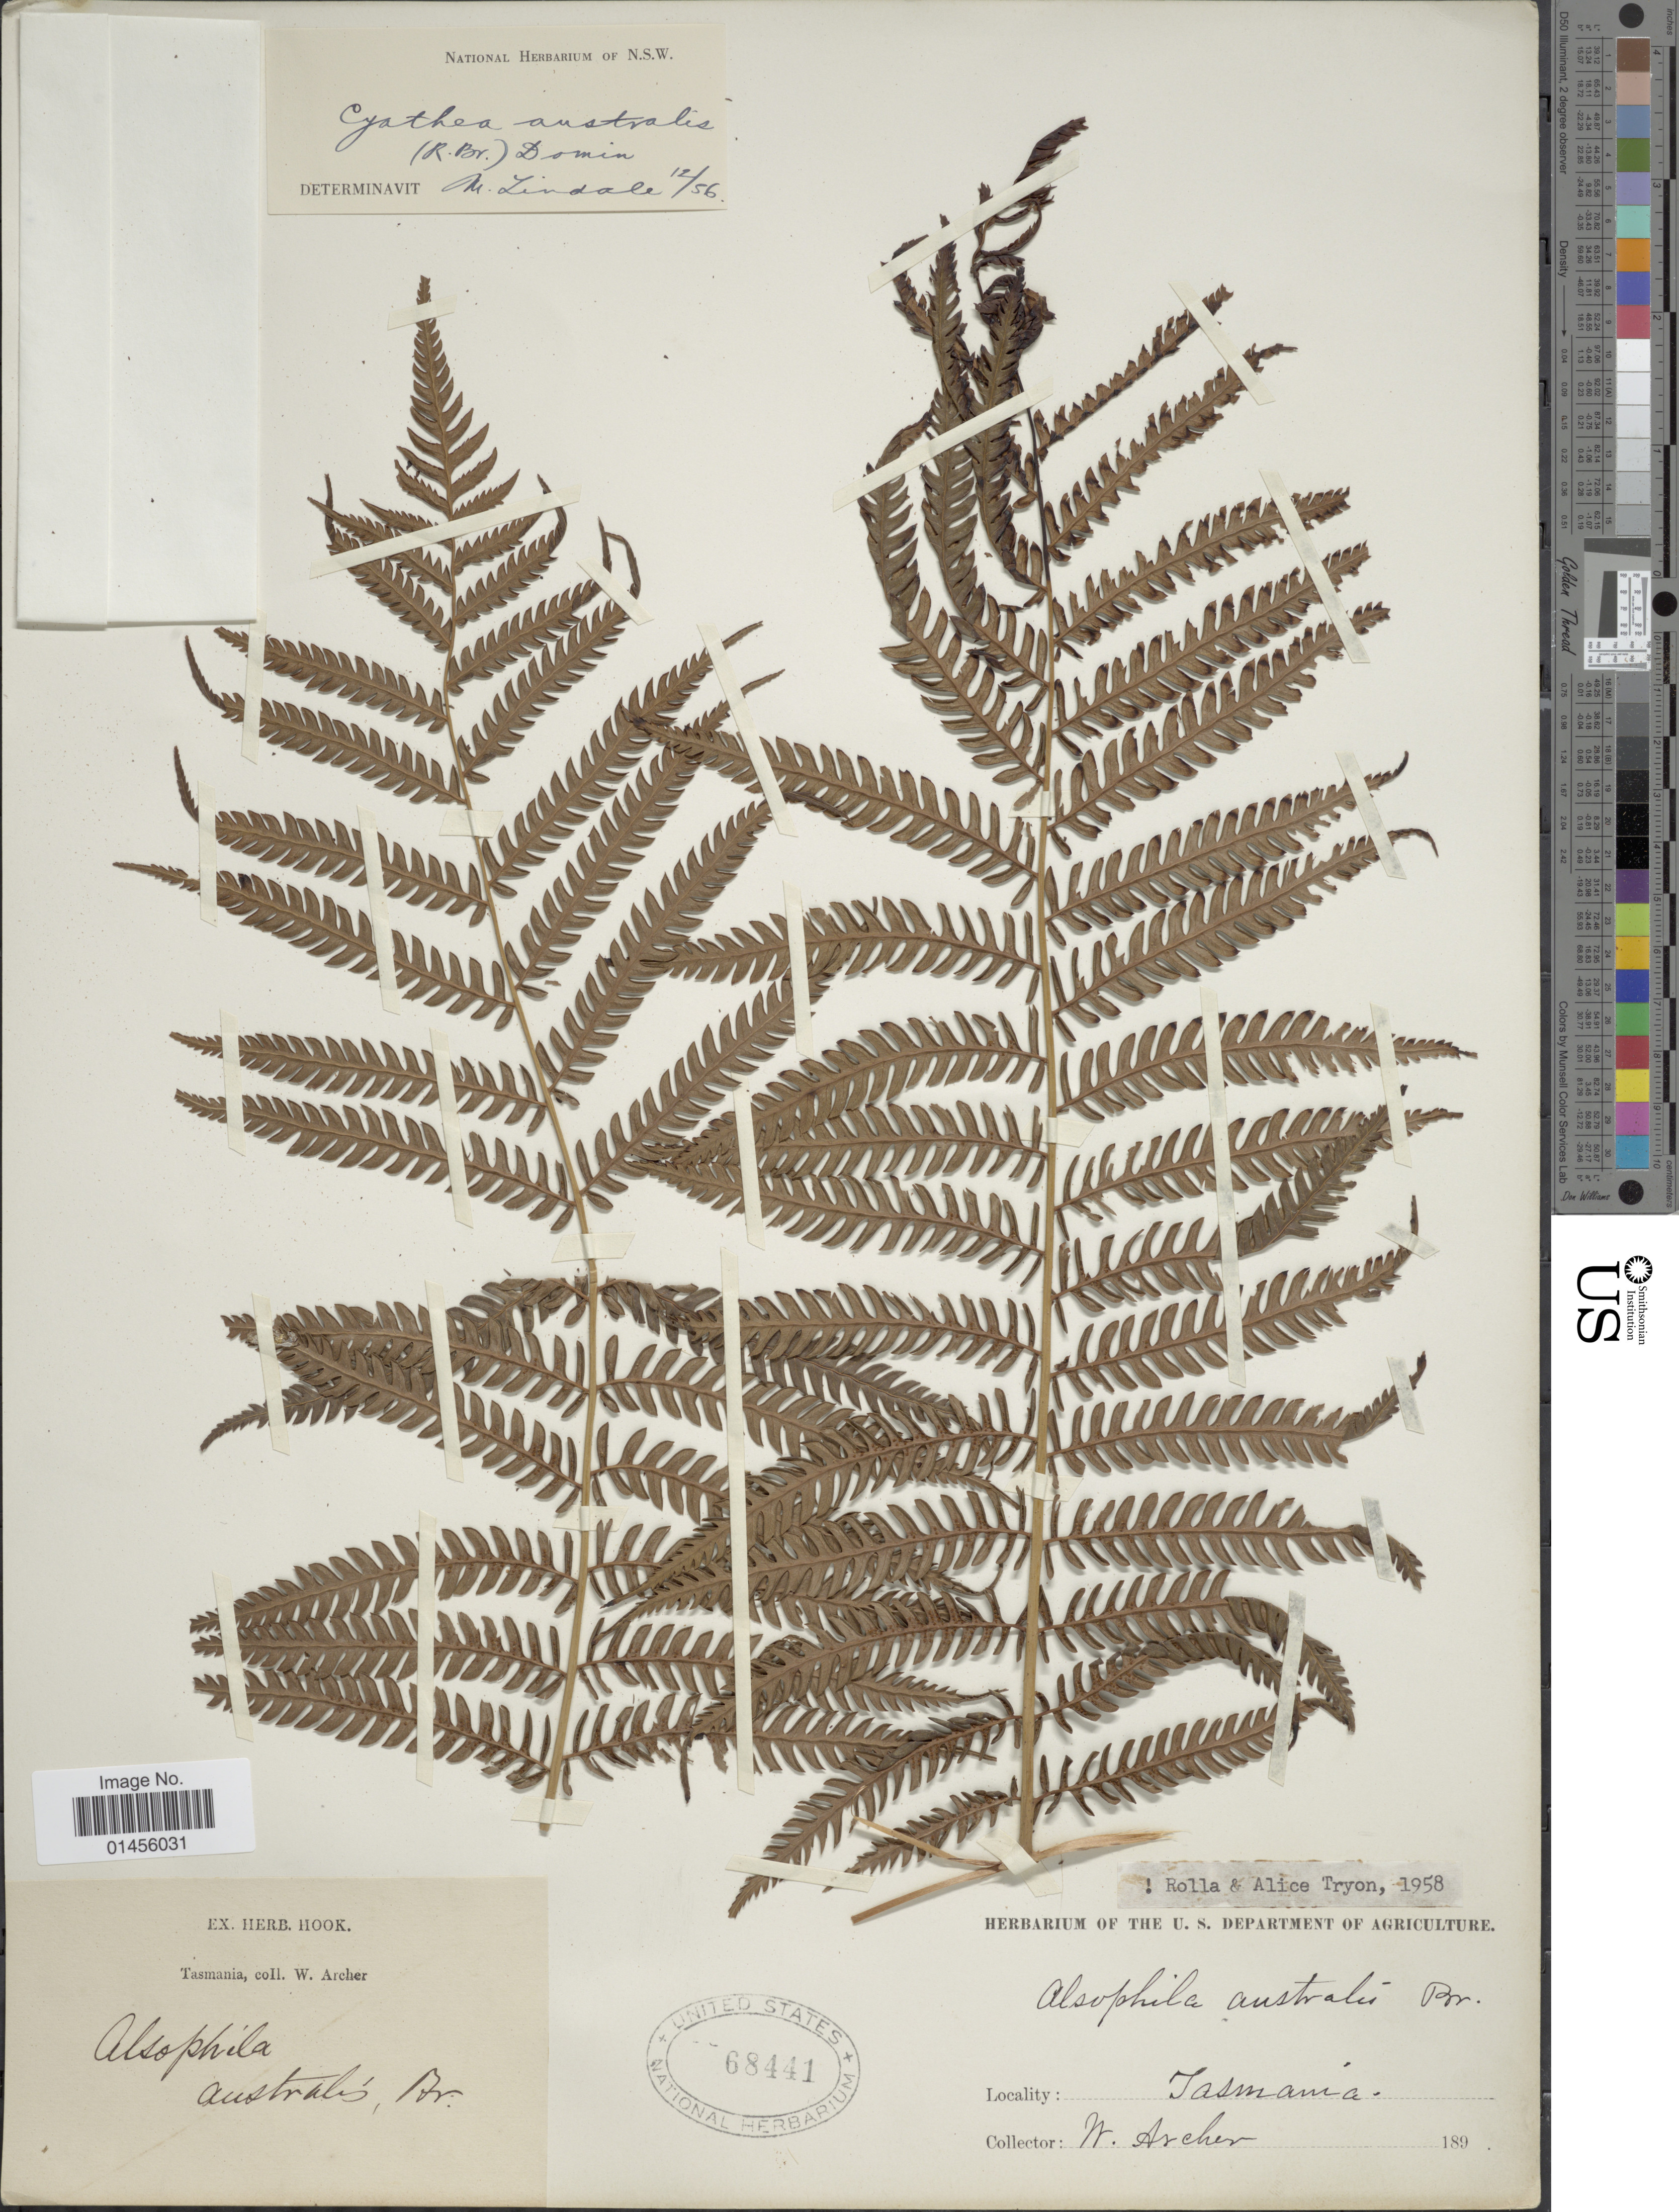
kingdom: Plantae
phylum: Tracheophyta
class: Polypodiopsida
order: Cyatheales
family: Cyatheaceae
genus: Alsophila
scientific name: Alsophila australis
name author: R. Br.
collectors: W. A. Archer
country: Australia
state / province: Tasmania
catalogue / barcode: US 68441